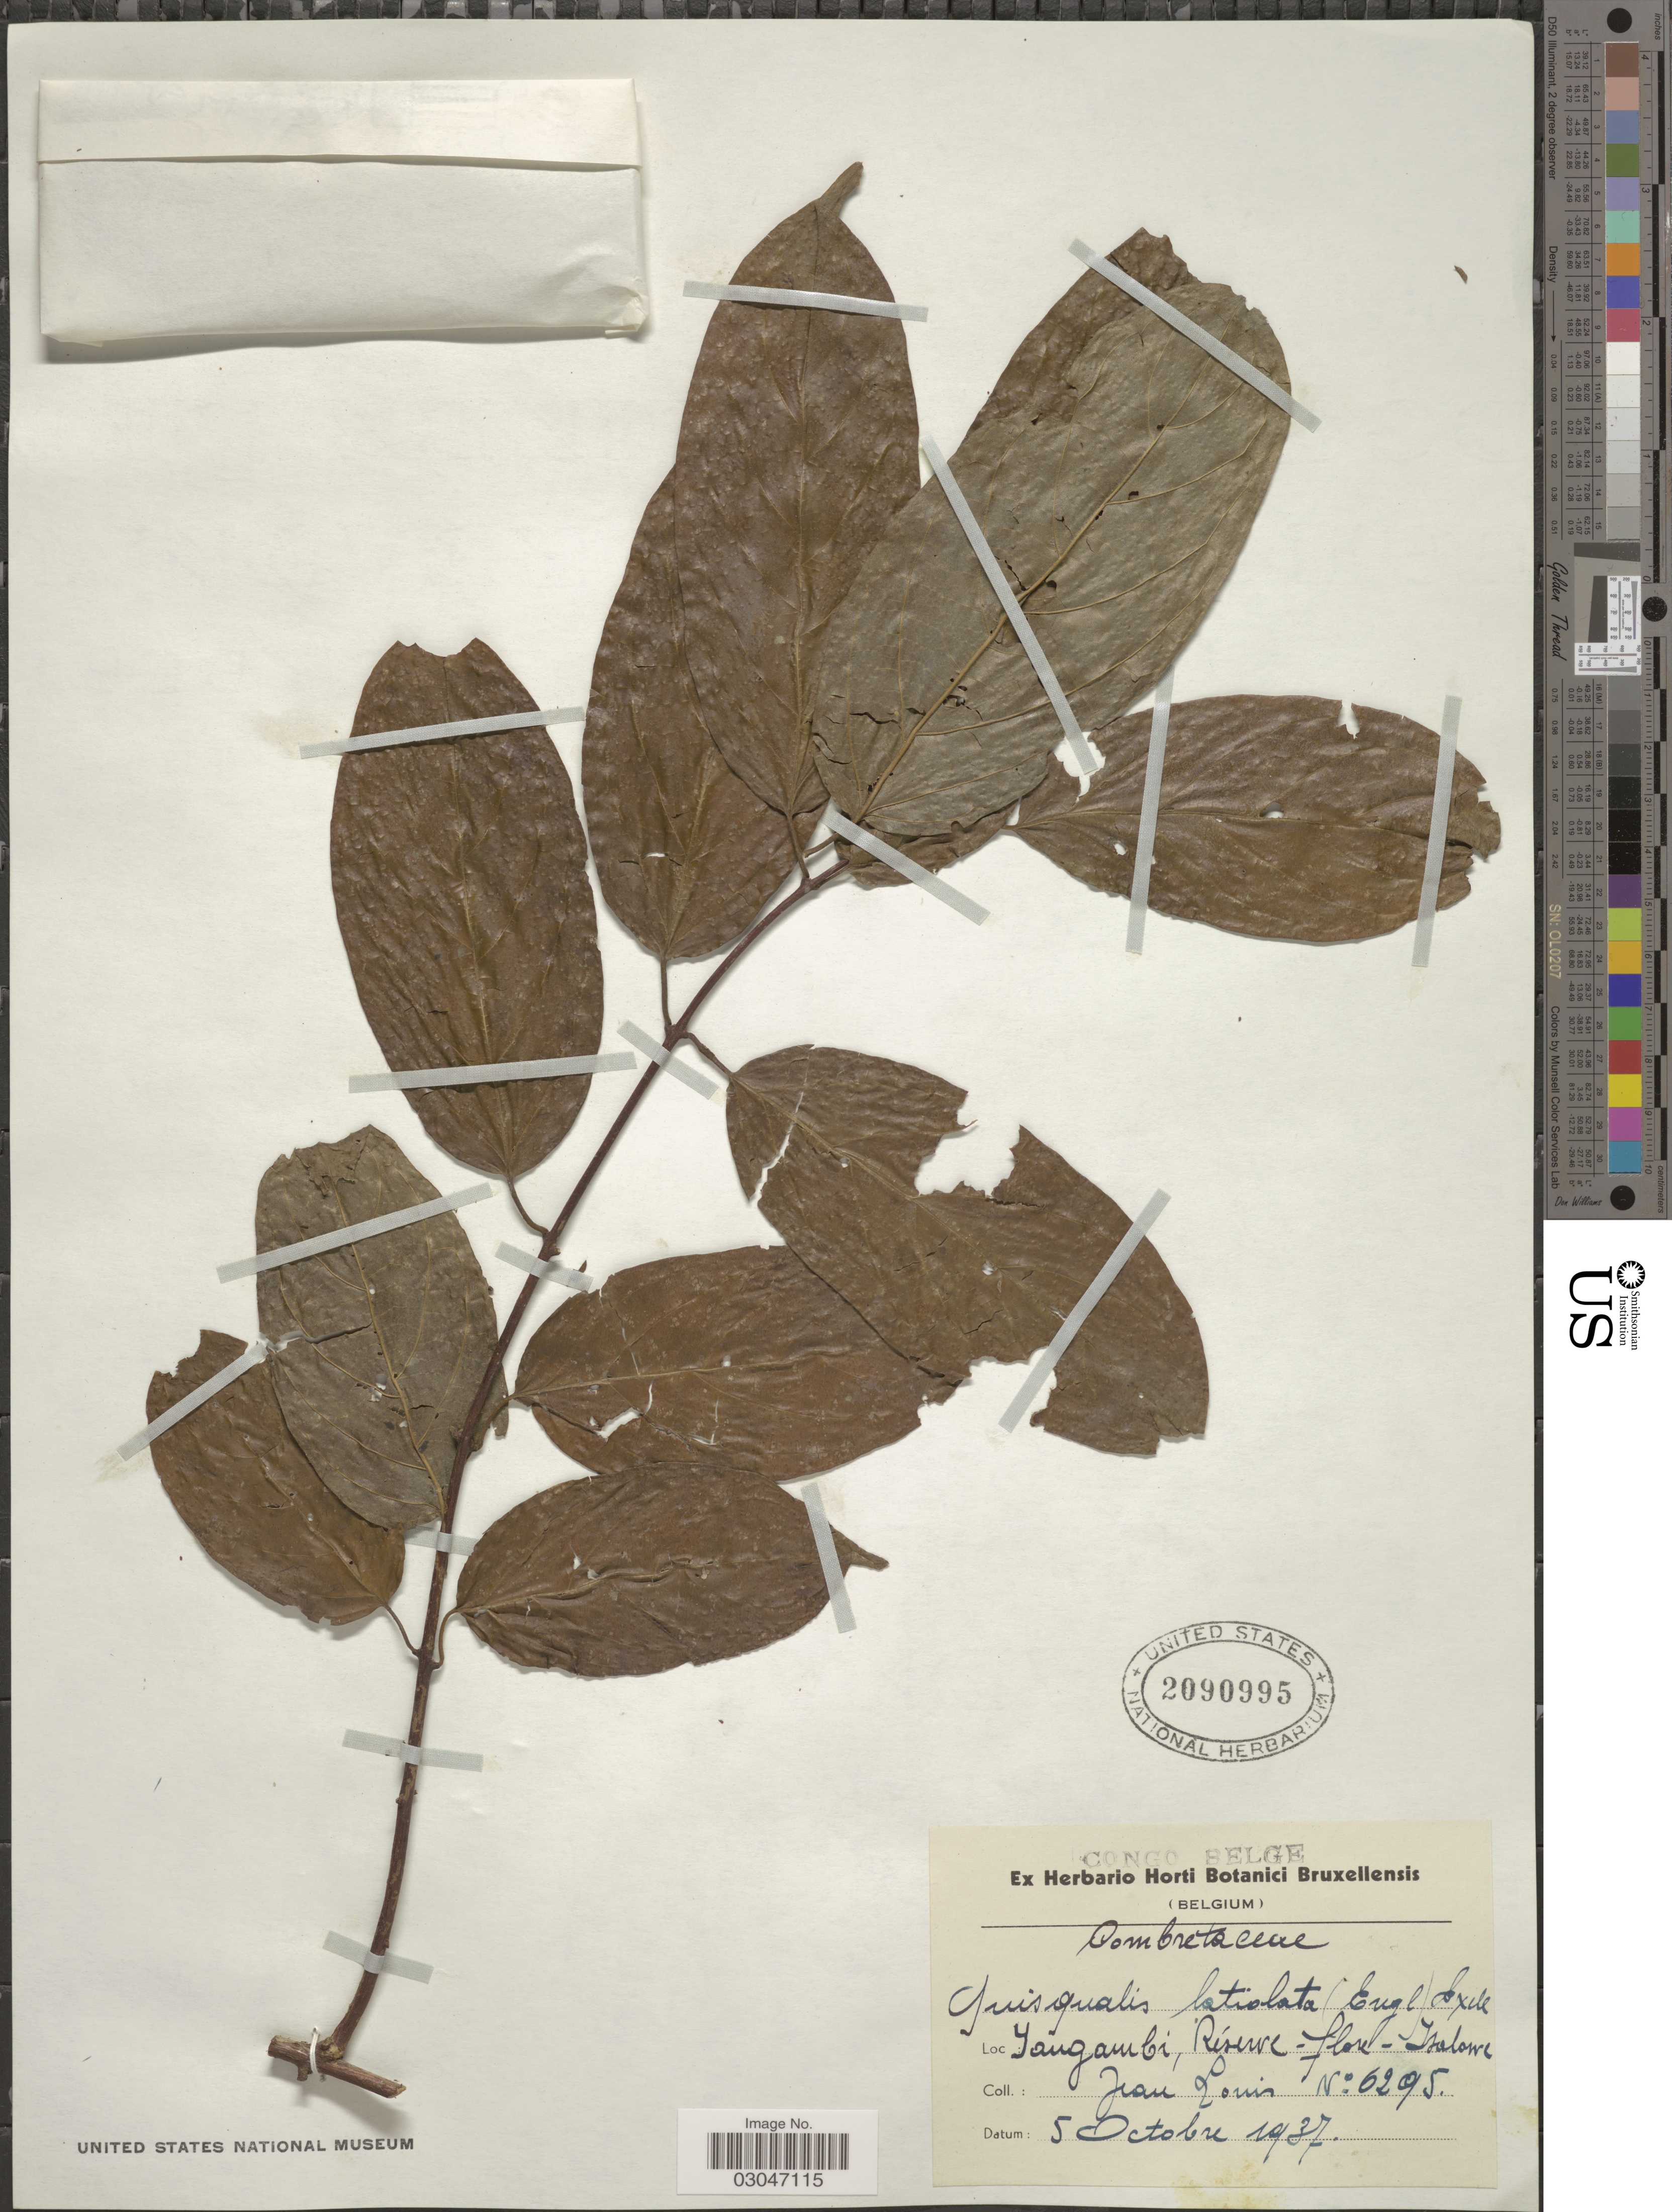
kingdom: Plantae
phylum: Tracheophyta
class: Magnoliopsida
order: Myrtales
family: Combretaceae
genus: Combretum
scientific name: Combretum latialatum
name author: Engl.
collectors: J. Louis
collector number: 6295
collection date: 1937-10-05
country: Congo, Democratic Republic of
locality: Congo Belge, Yangambi, Réserve-flor, Isalowe.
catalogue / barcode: US 2090995